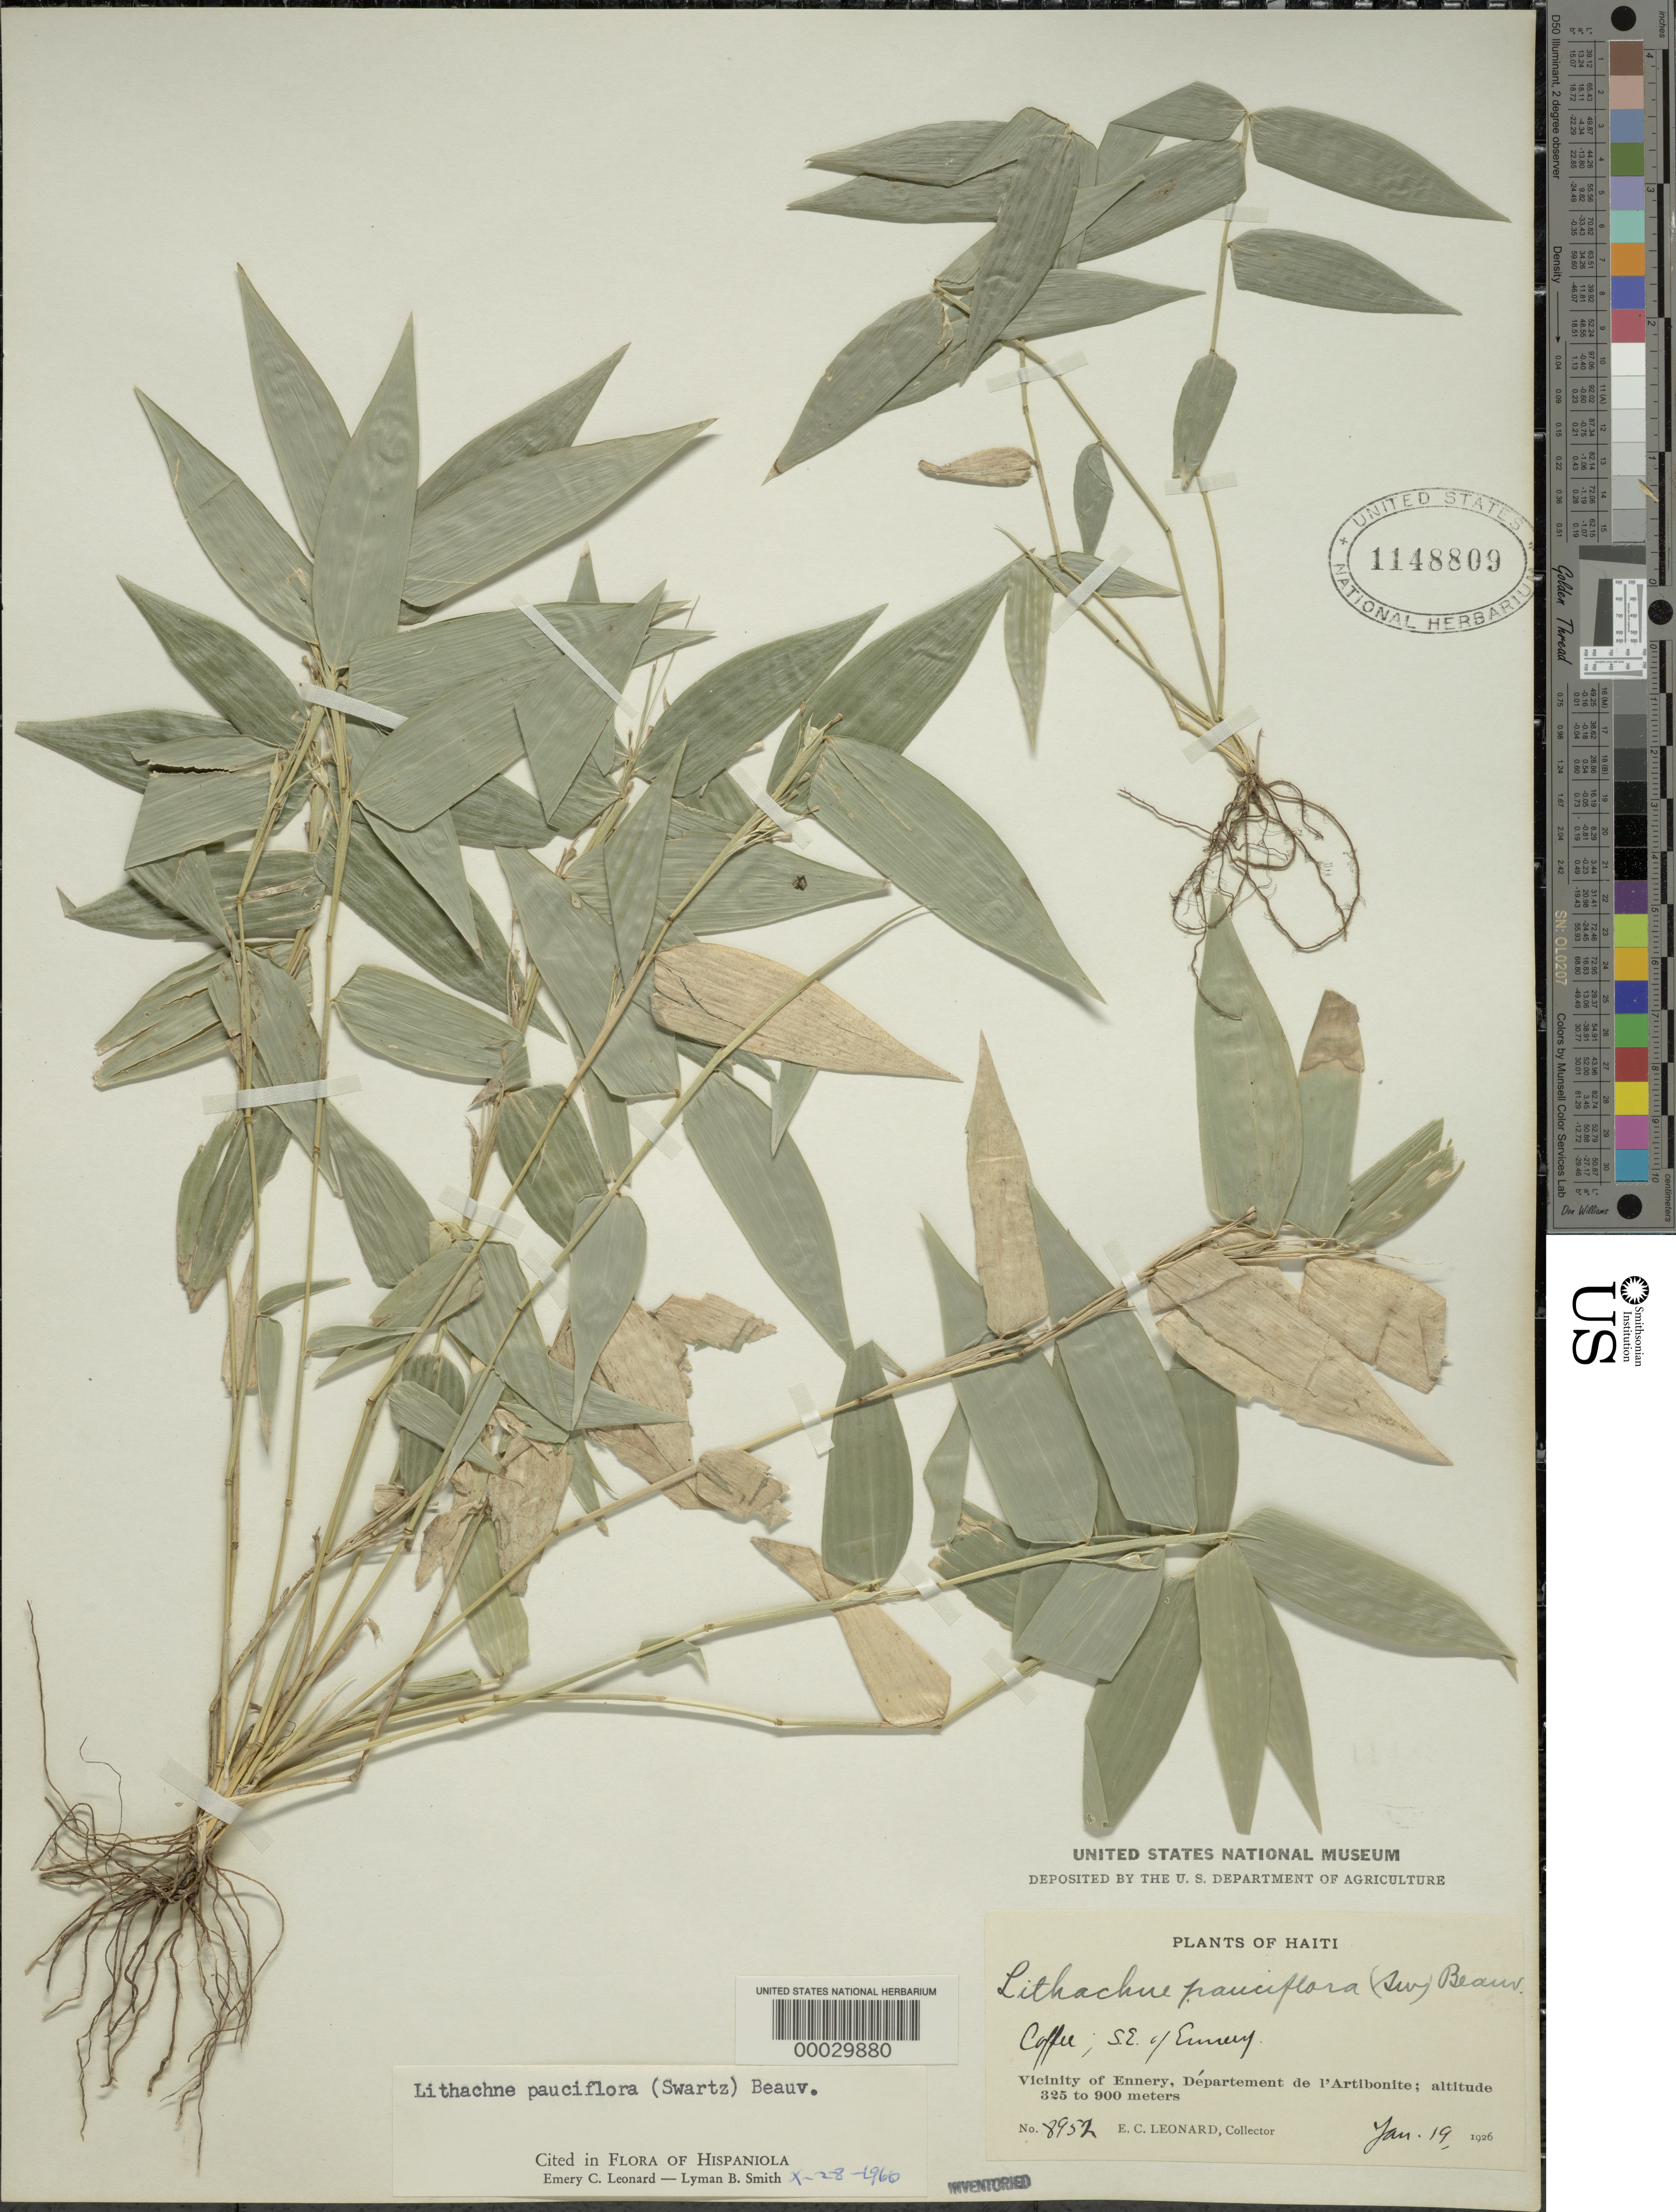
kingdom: Plantae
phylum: Tracheophyta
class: Liliopsida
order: Poales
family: Poaceae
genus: Lithachne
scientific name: Lithachne pauciflora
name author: (Sw.) P. Beauv.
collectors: E. C. Leonard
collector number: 8952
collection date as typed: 19 Jan 1926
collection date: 1926-01-19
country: Haiti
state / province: Artibonite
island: Hispaniola Island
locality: Ennery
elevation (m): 325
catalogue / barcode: US 1148809